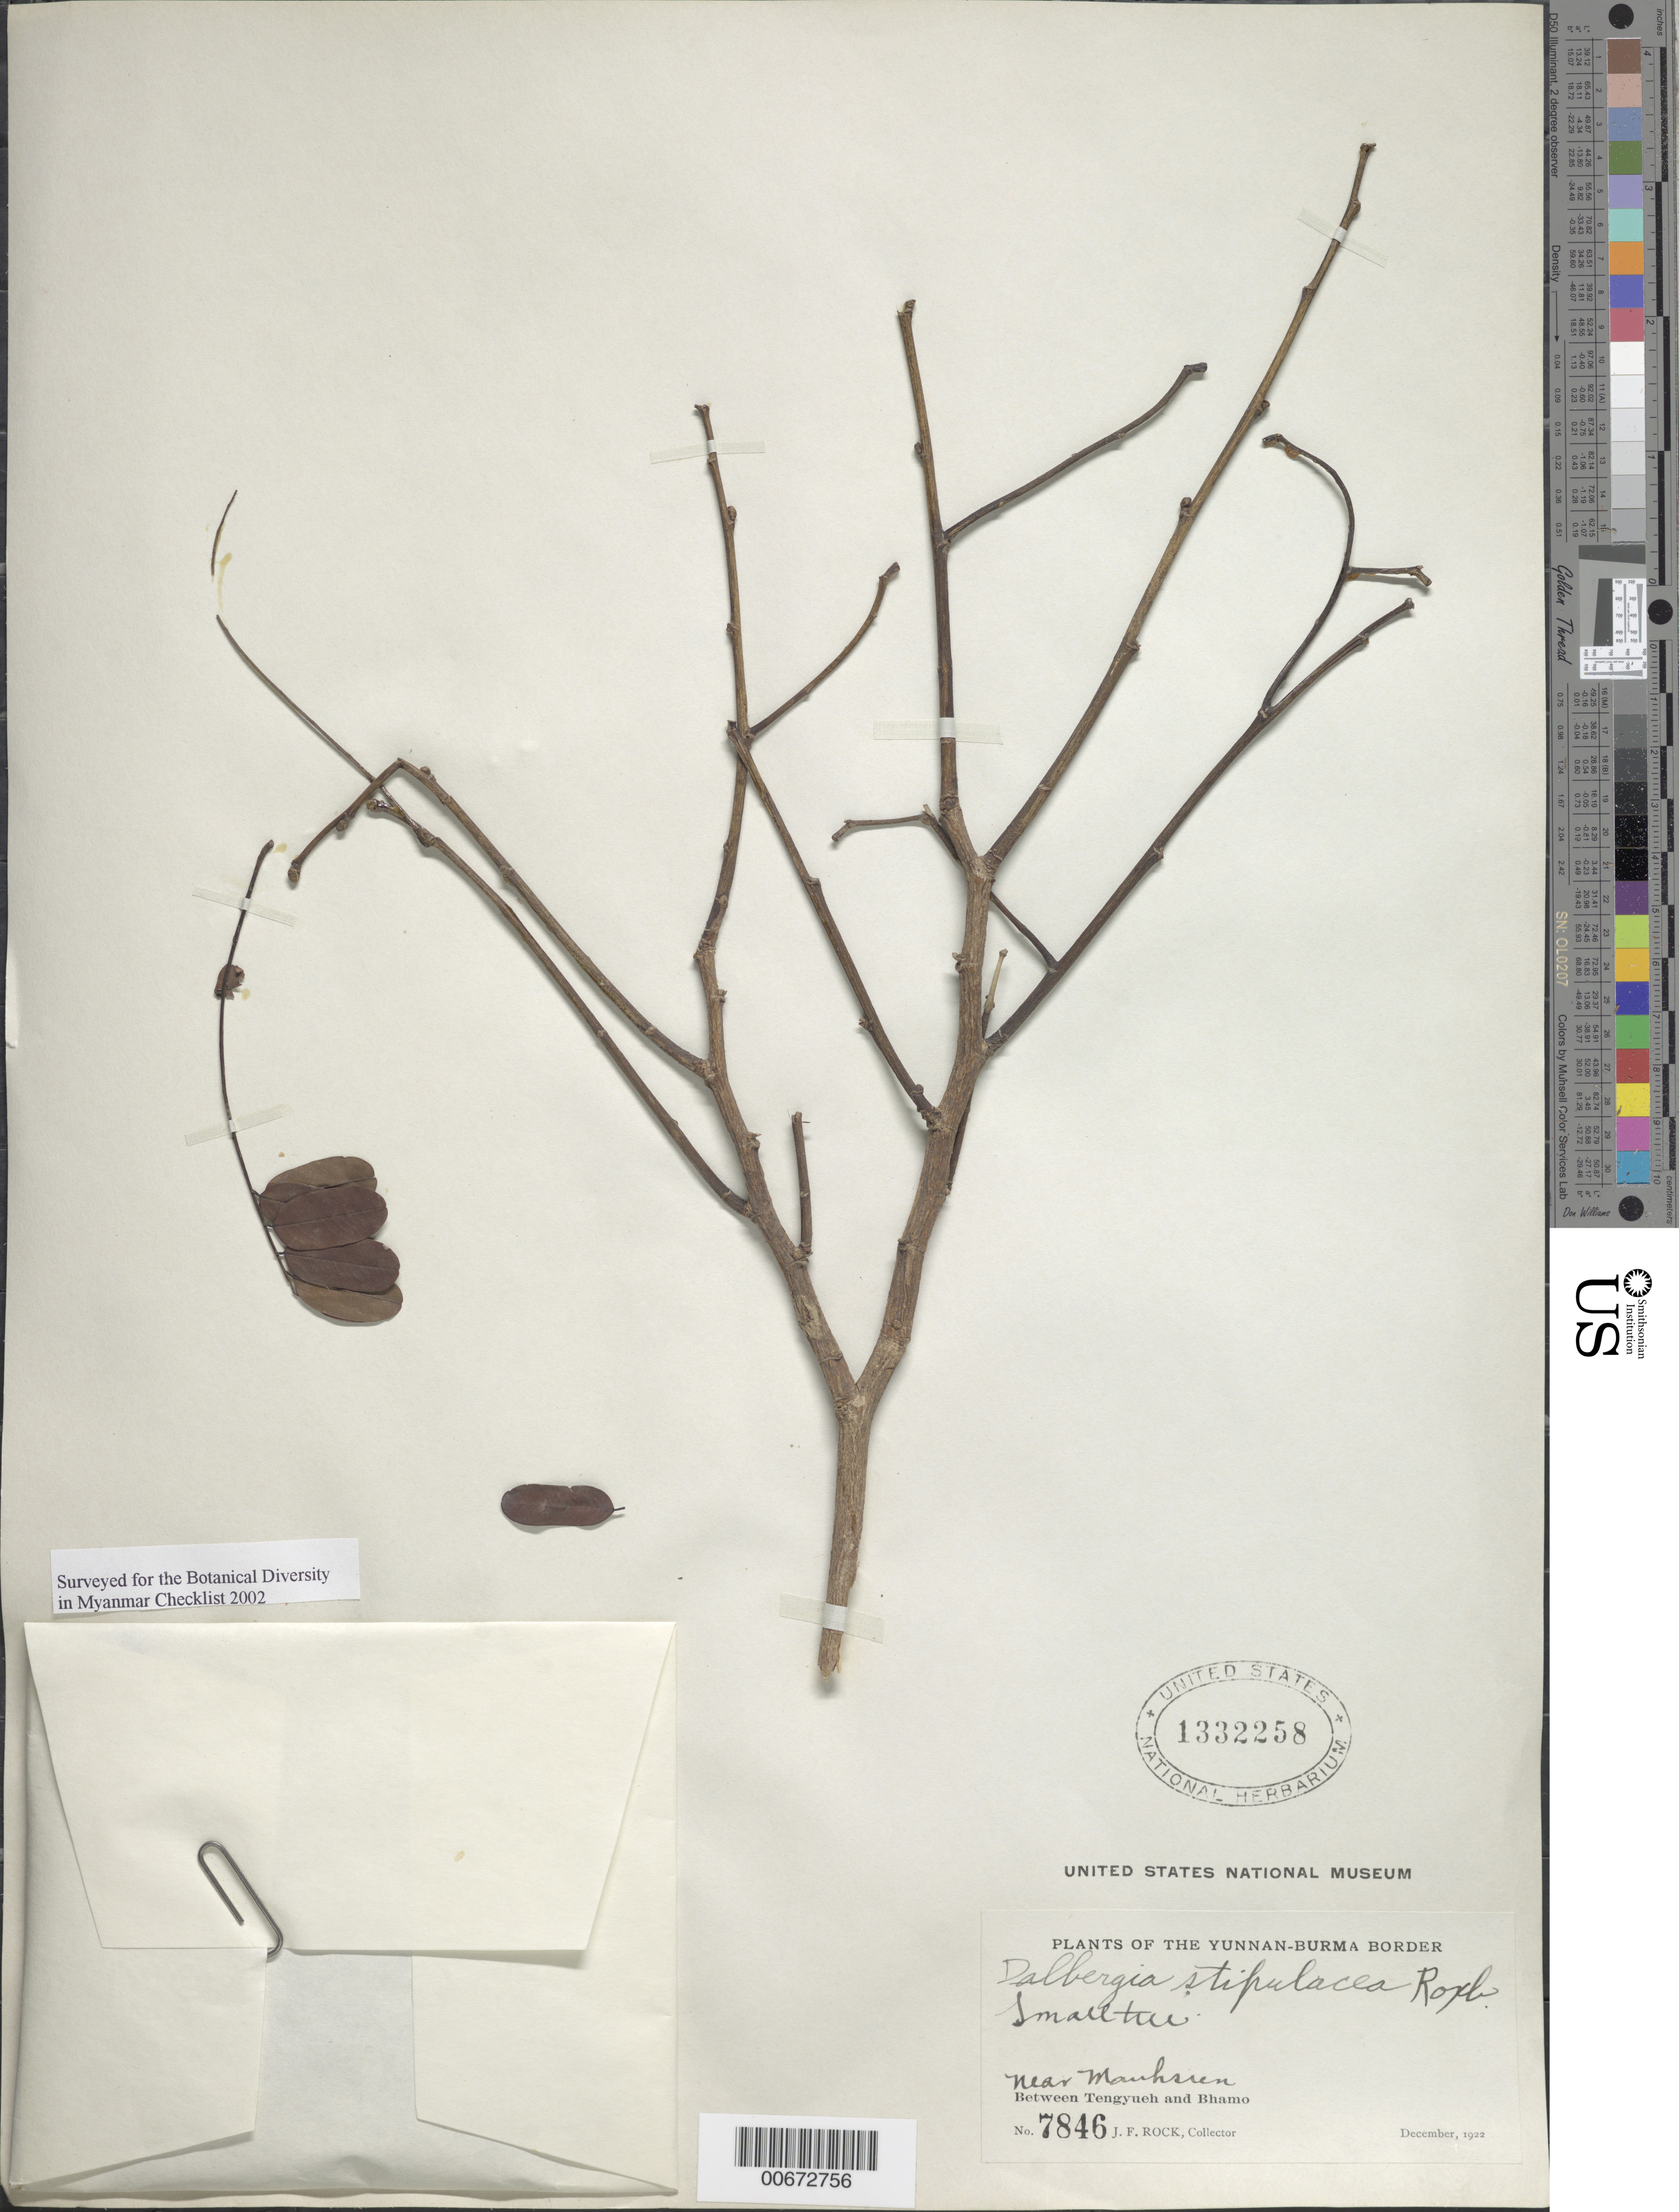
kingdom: Plantae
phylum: Tracheophyta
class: Magnoliopsida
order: Fabales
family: Fabaceae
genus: Dalbergia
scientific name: Dalbergia stipulacea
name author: Roxb.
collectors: J. F. Rock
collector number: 7846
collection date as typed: Dec 1922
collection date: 1922-12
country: Myanmar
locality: Yunnan-Burma border, between Tengyneh and Bhamo, near Mauhsren.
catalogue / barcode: US 1332258